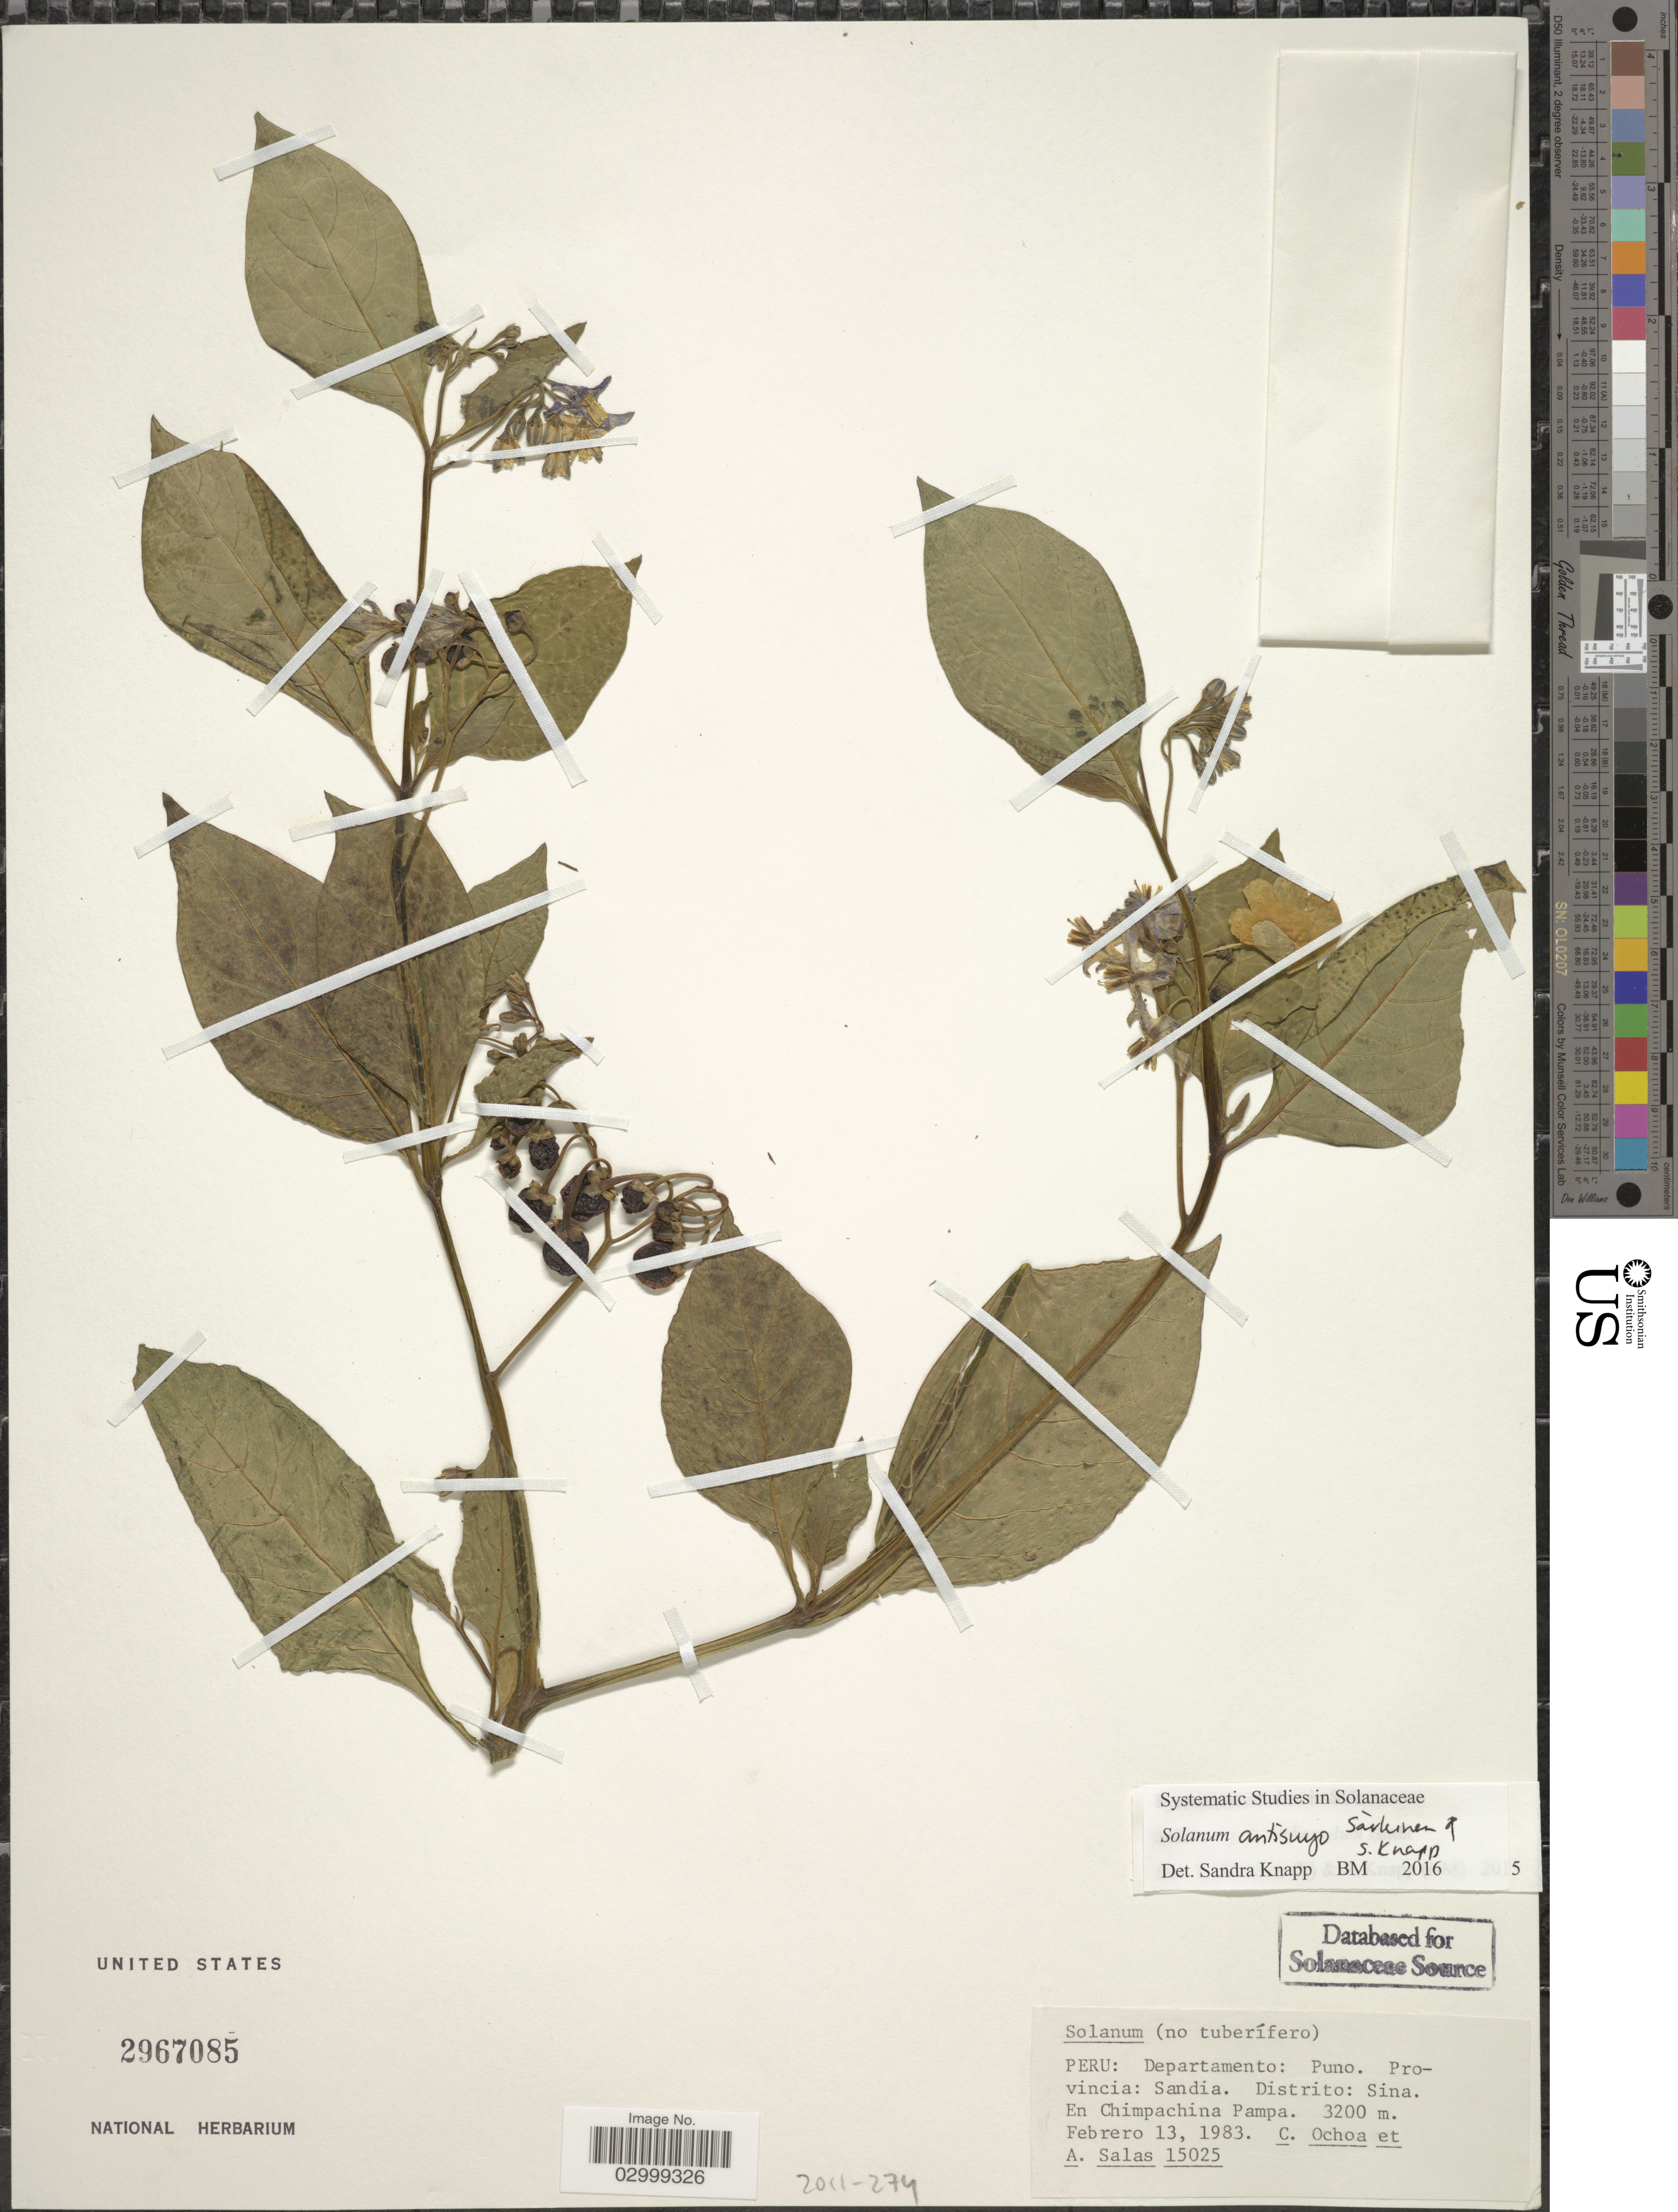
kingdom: Plantae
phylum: Tracheophyta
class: Magnoliopsida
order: Solanales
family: Solanaceae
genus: Solanum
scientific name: Solanum antisuyo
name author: Särkinen & S. Knapp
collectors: A. Salas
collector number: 15025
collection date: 1983-02-13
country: Peru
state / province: Puno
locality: Departamento: Puno, Provincia: Sandia, Distrito: Sina, En Chimpachina Pampa.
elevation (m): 3200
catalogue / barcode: US 2967085